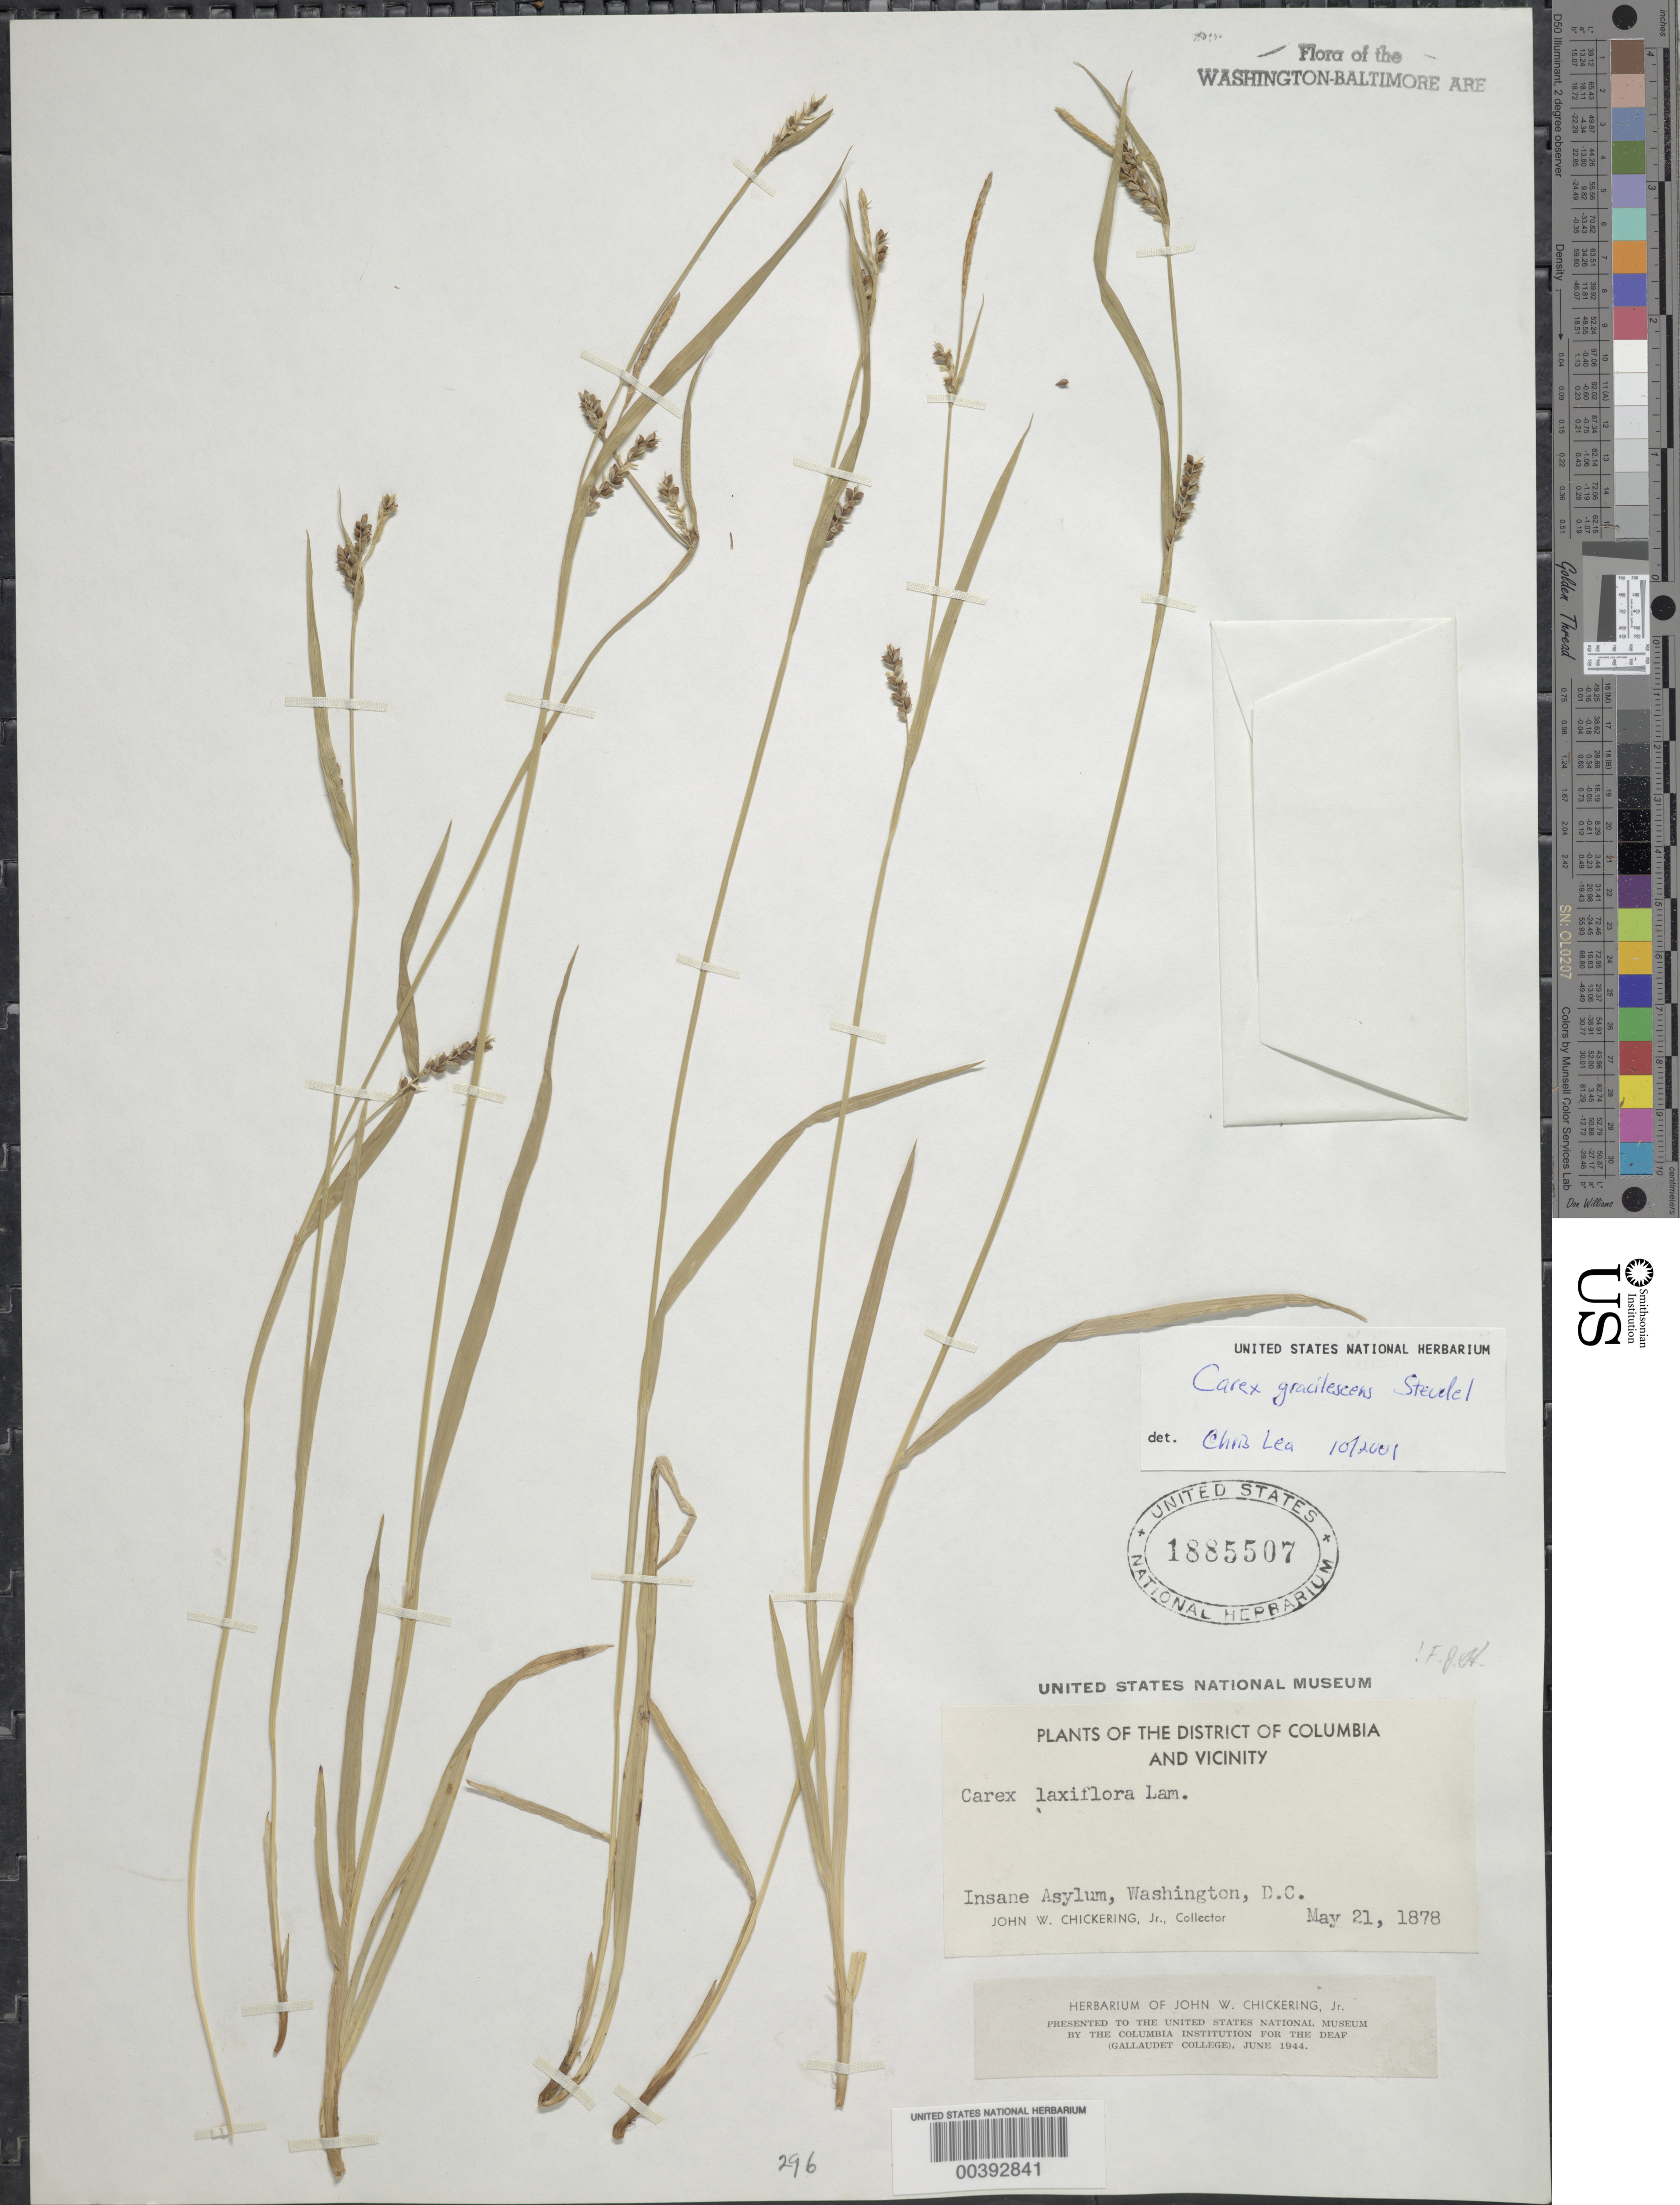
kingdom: Plantae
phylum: Tracheophyta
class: Liliopsida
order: Poales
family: Cyperaceae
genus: Carex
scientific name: Carex gracilescens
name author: Steud.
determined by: Lea, C.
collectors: J. W. Chickering Jr.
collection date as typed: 21 May 1878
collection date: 1878-05-21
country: United States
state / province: District of Columbia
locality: Insane Asylum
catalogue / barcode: US 1885507